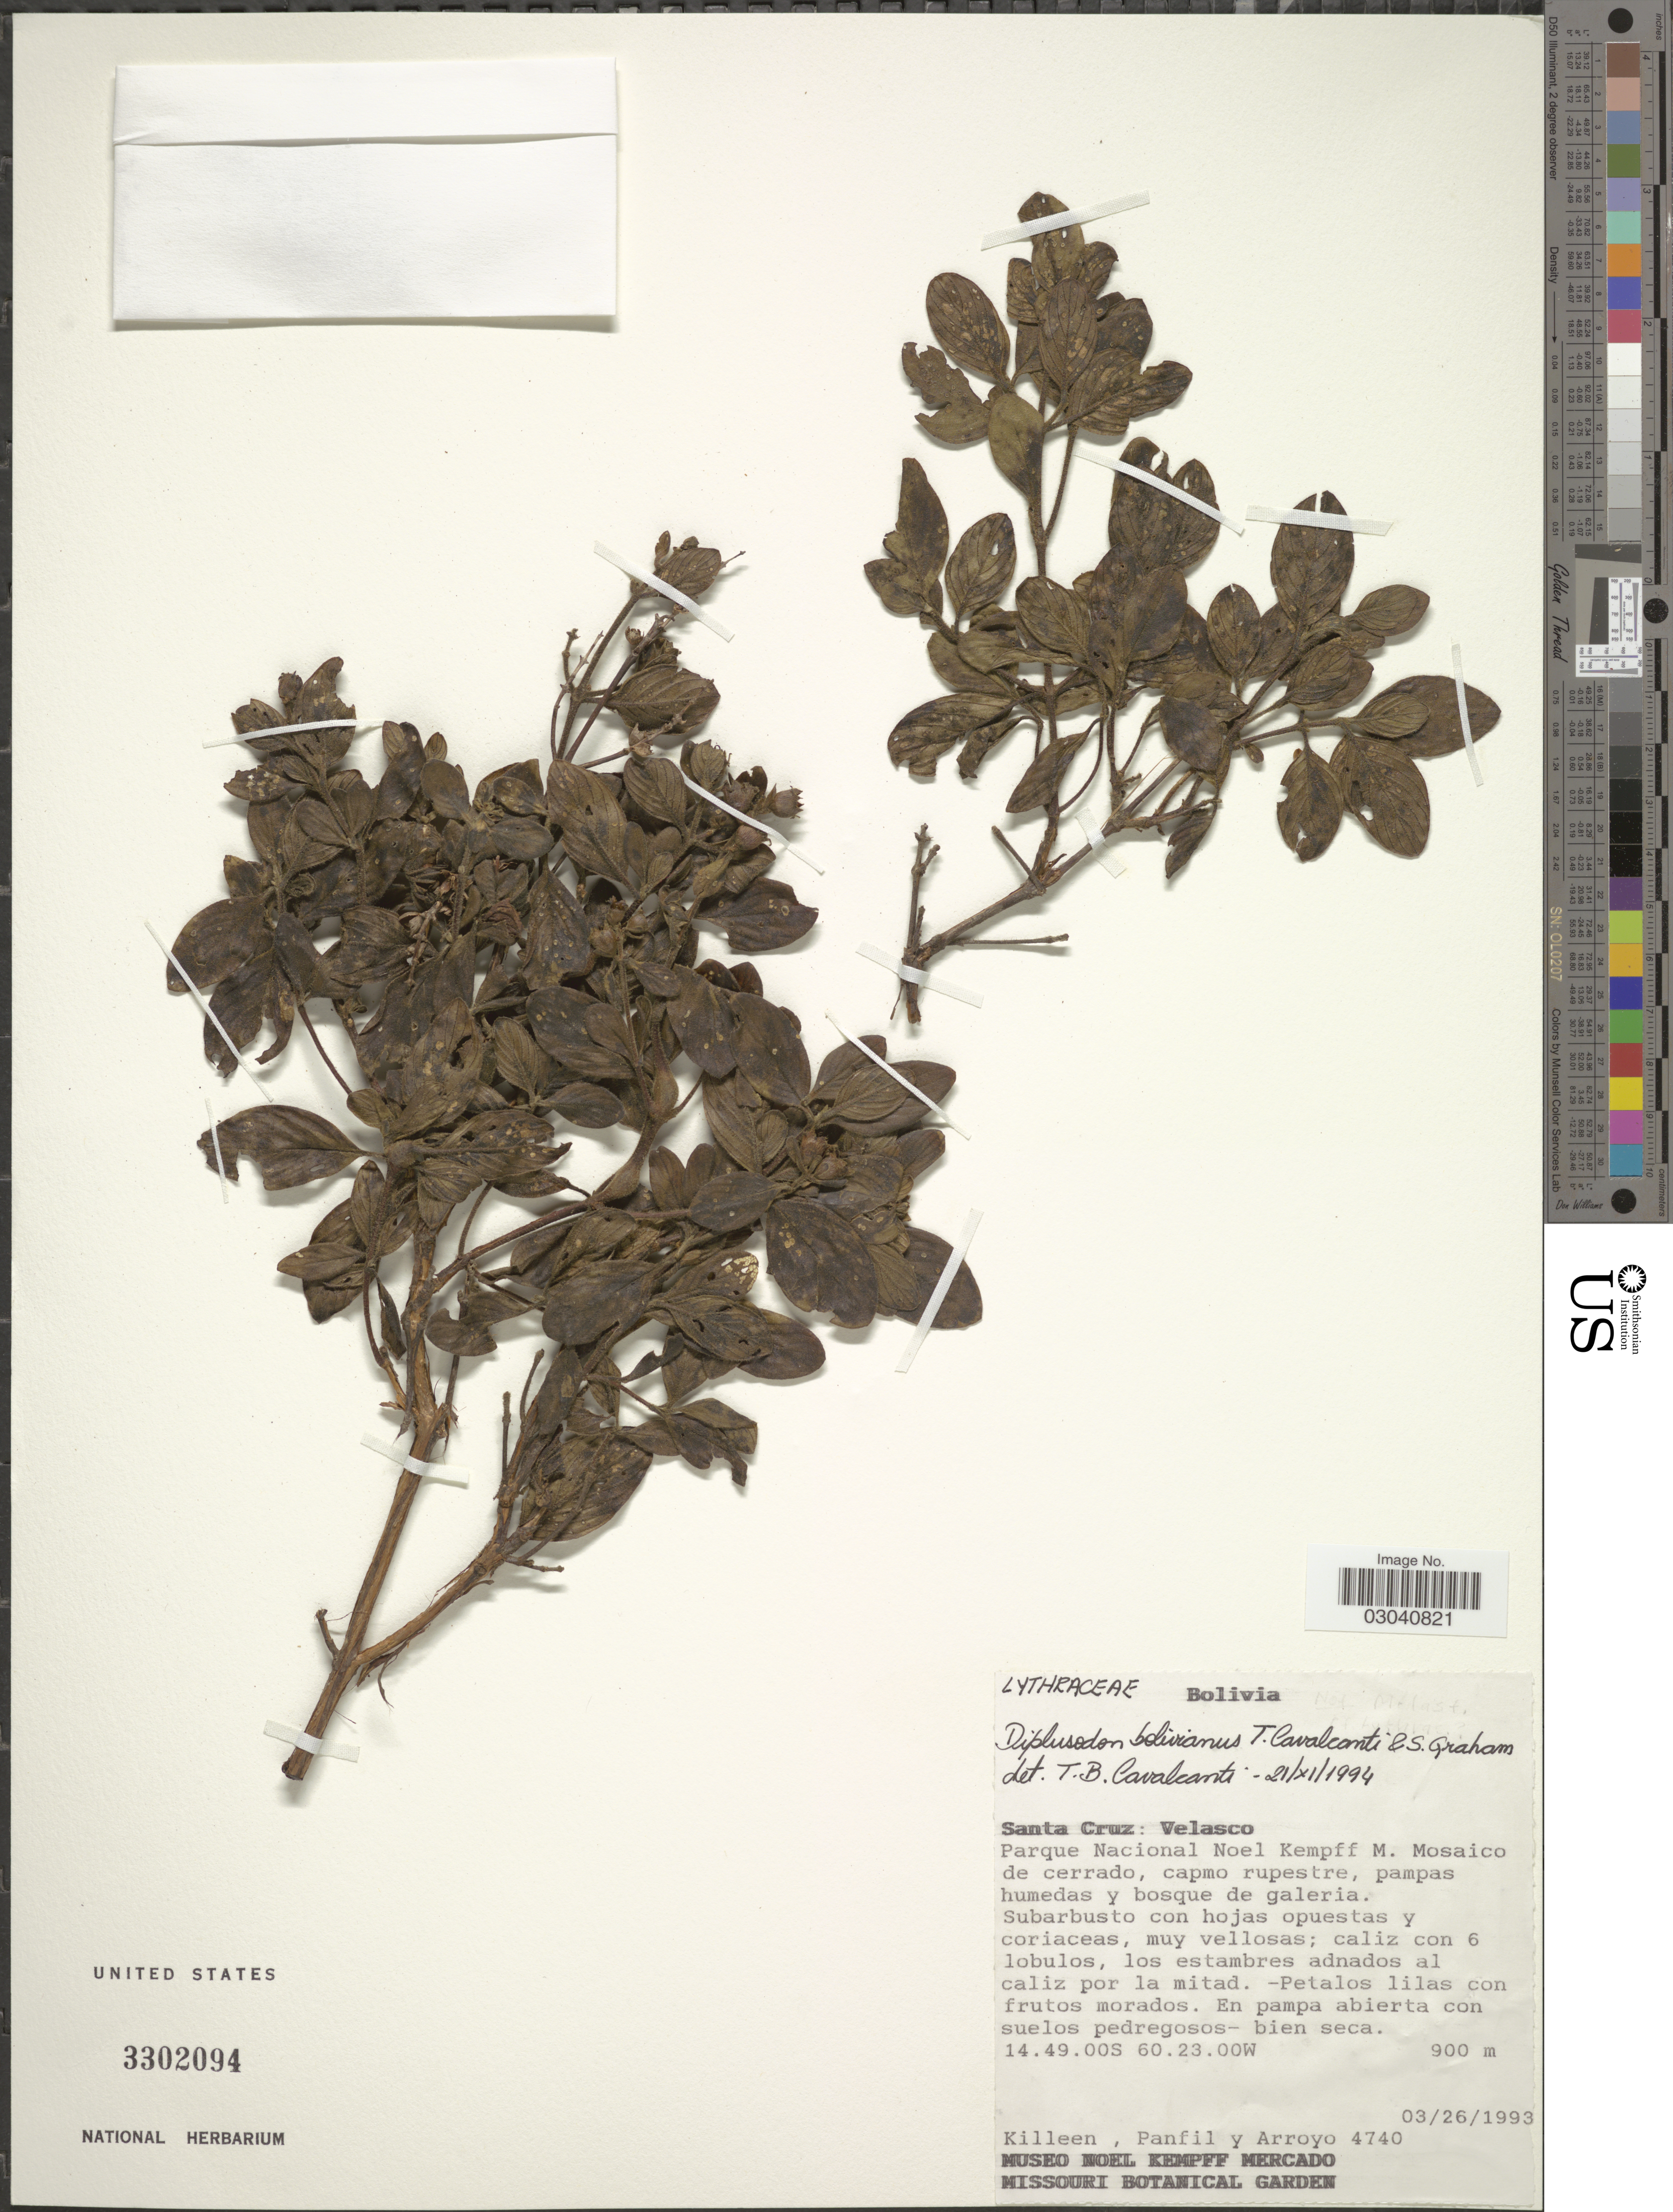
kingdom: Plantae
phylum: Tracheophyta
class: Magnoliopsida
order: Myrtales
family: Lythraceae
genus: Diplusodon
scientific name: Diplusodon bolivianus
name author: T.B. Cavalc. & S.A. Graham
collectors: Killeen, --, -- Panfil & Arroyo, --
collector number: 4740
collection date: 1993-03-26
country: Bolivia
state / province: Santa Cruz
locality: Velasco. Parque Nacional Noel Kempff M. Mosaico de cerrado, campo rupestre, pampas humedas y bosque de galeria.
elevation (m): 900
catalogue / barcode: US 3302094